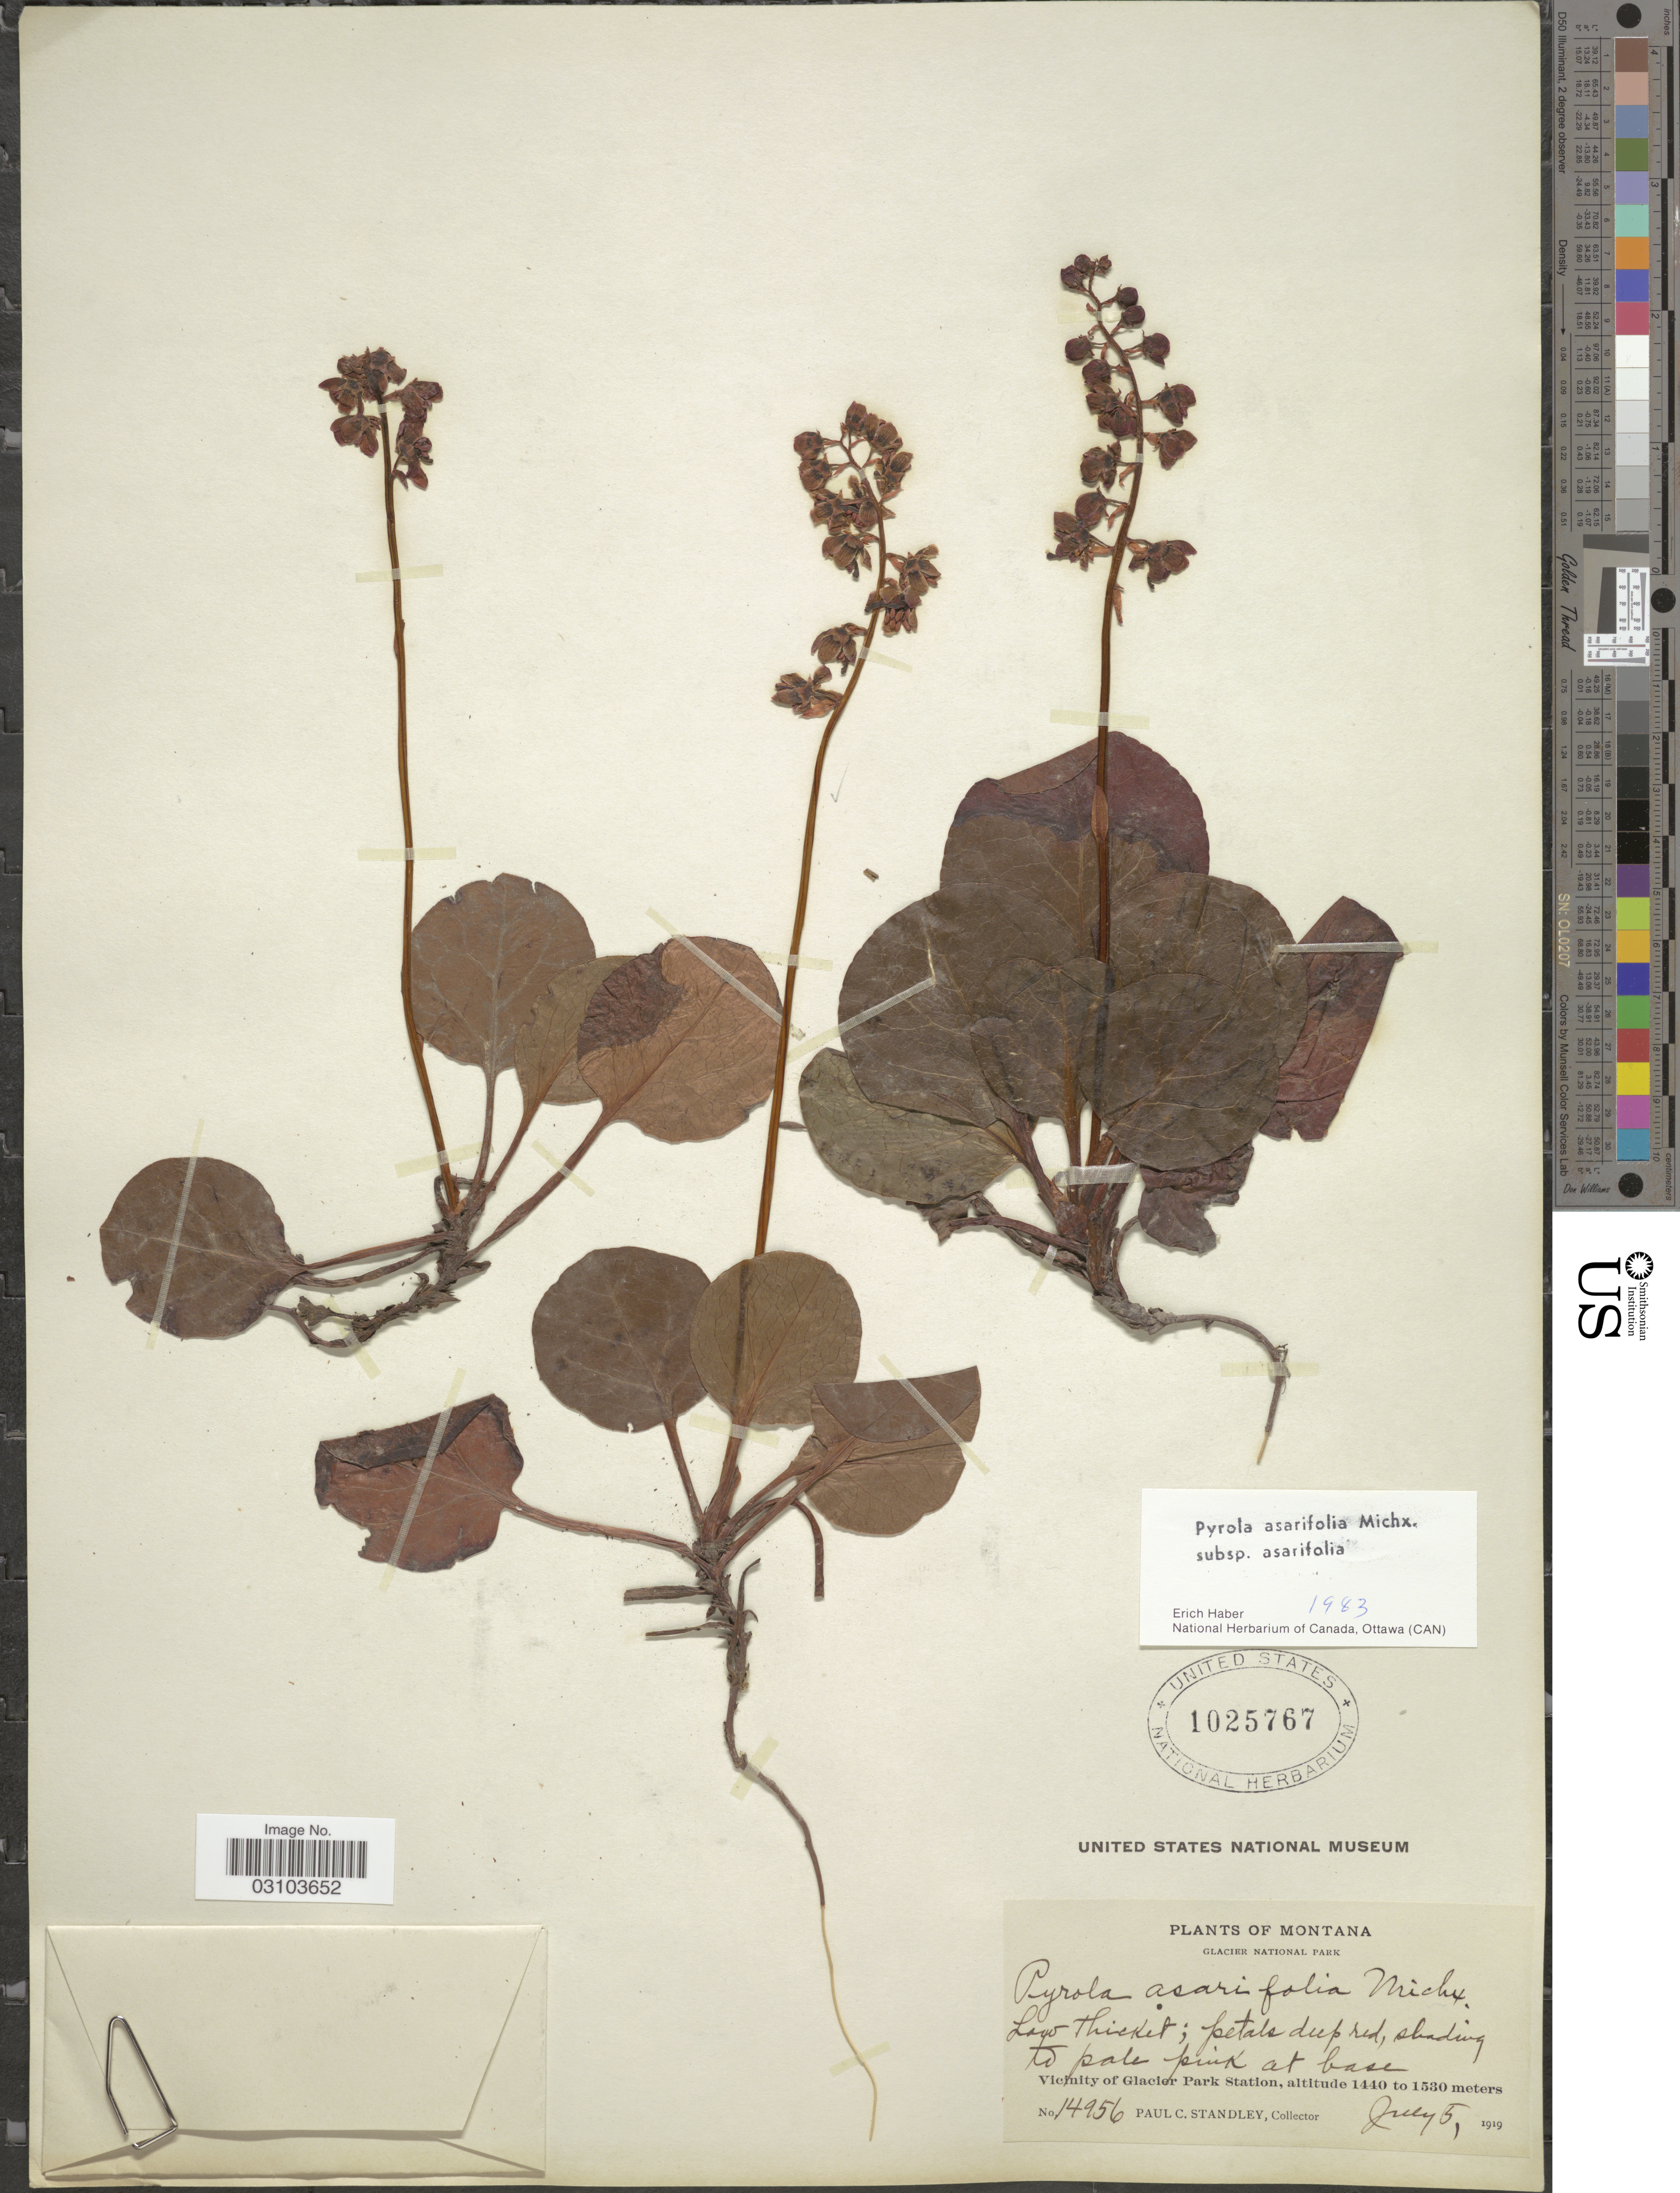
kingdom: Plantae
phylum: Tracheophyta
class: Magnoliopsida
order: Ericales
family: Ericaceae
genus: Pyrola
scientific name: Pyrola asarifolia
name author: Michx.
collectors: P. C. Standley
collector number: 14956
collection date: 1919-07-05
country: United States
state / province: Montana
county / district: Glacier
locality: Glacier National Park, Vicinity of Glacier Park Station.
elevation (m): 1440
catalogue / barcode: US 1025767